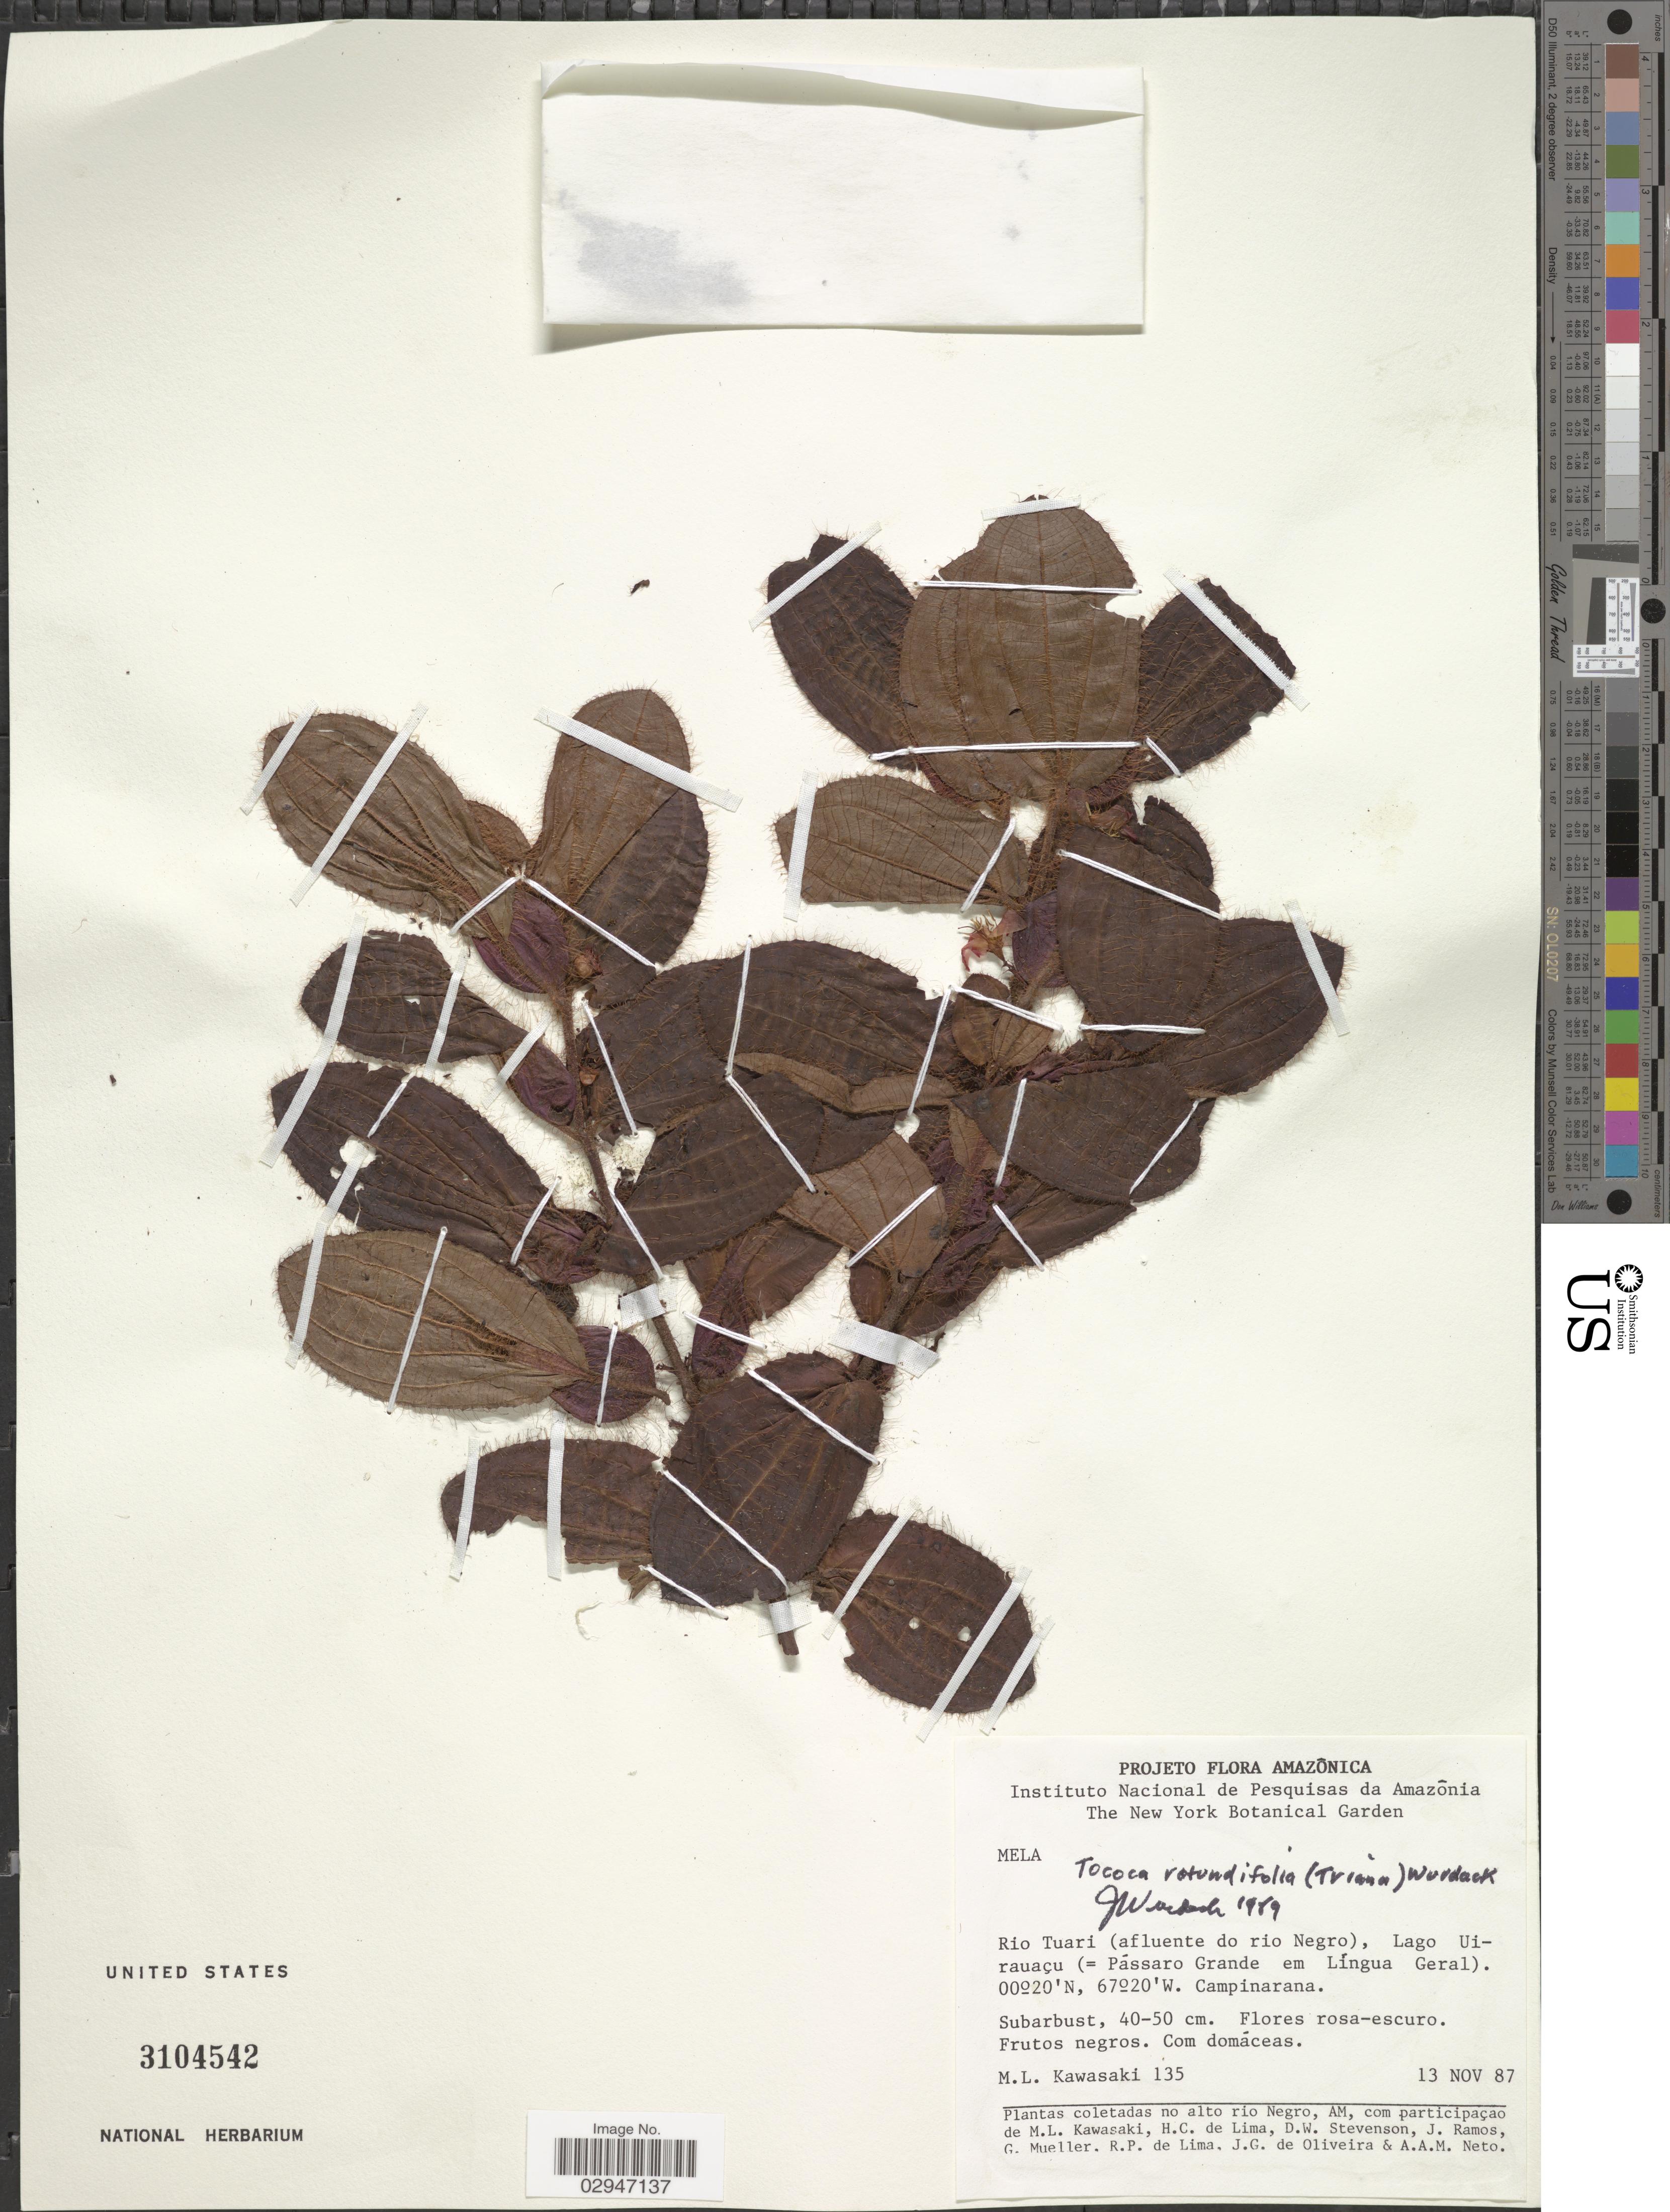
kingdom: Plantae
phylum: Tracheophyta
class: Magnoliopsida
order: Myrtales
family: Melastomataceae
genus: Tococa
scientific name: Tococa rotundifolia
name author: (Triana) Wurdack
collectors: M. Kawasaki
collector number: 135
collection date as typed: Transcribed d/m/y: 13/11/87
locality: Rio Tuari (afluente do rio Negro), Lago Uirauaçu (= Pássaro Grande em Língua Geral).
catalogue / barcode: US 3104542